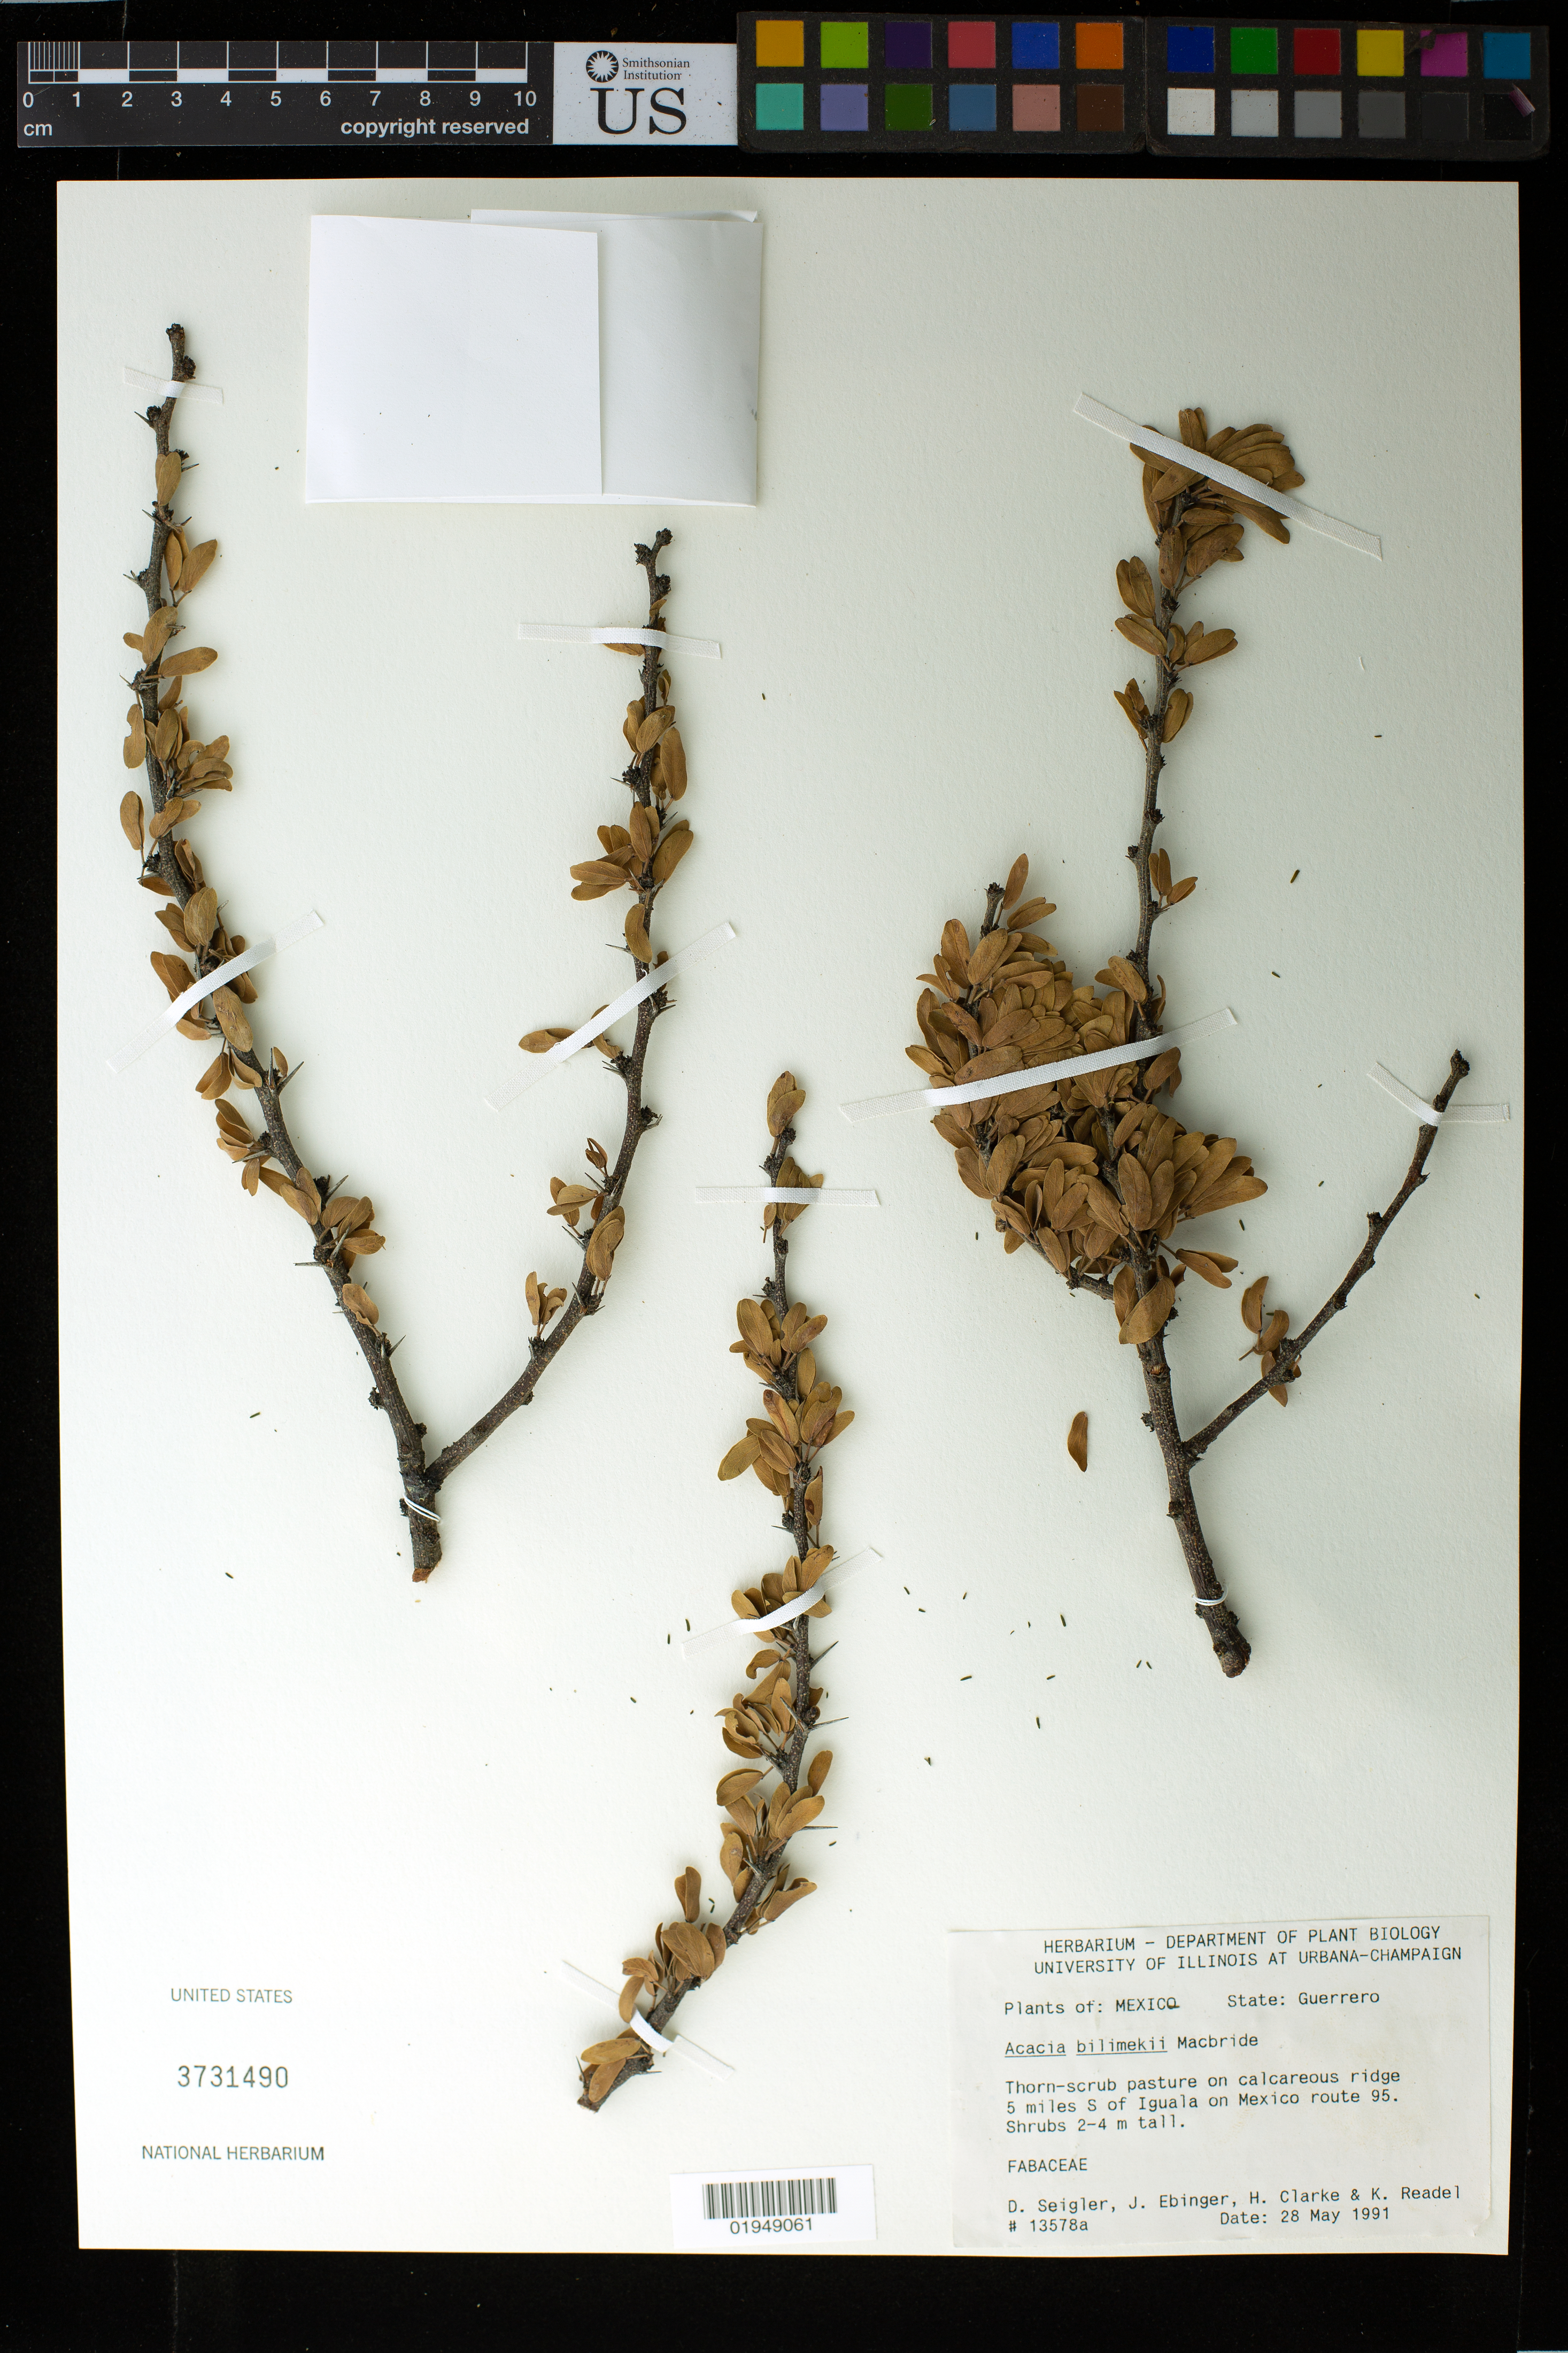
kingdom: Plantae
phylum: Tracheophyta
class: Magnoliopsida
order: Fabales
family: Fabaceae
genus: Vachellia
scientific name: Vachellia bilimekii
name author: (J.F. Macbr.) Seigler & Ebinger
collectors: D. Seigler, J. Ebinger, K. Clarke & Riddell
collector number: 13578a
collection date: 1991-05-28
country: Mexico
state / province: Guerrero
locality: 5 miles S of Iguala on Mexico route 95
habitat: Thorn-scrub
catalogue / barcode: US 3731490